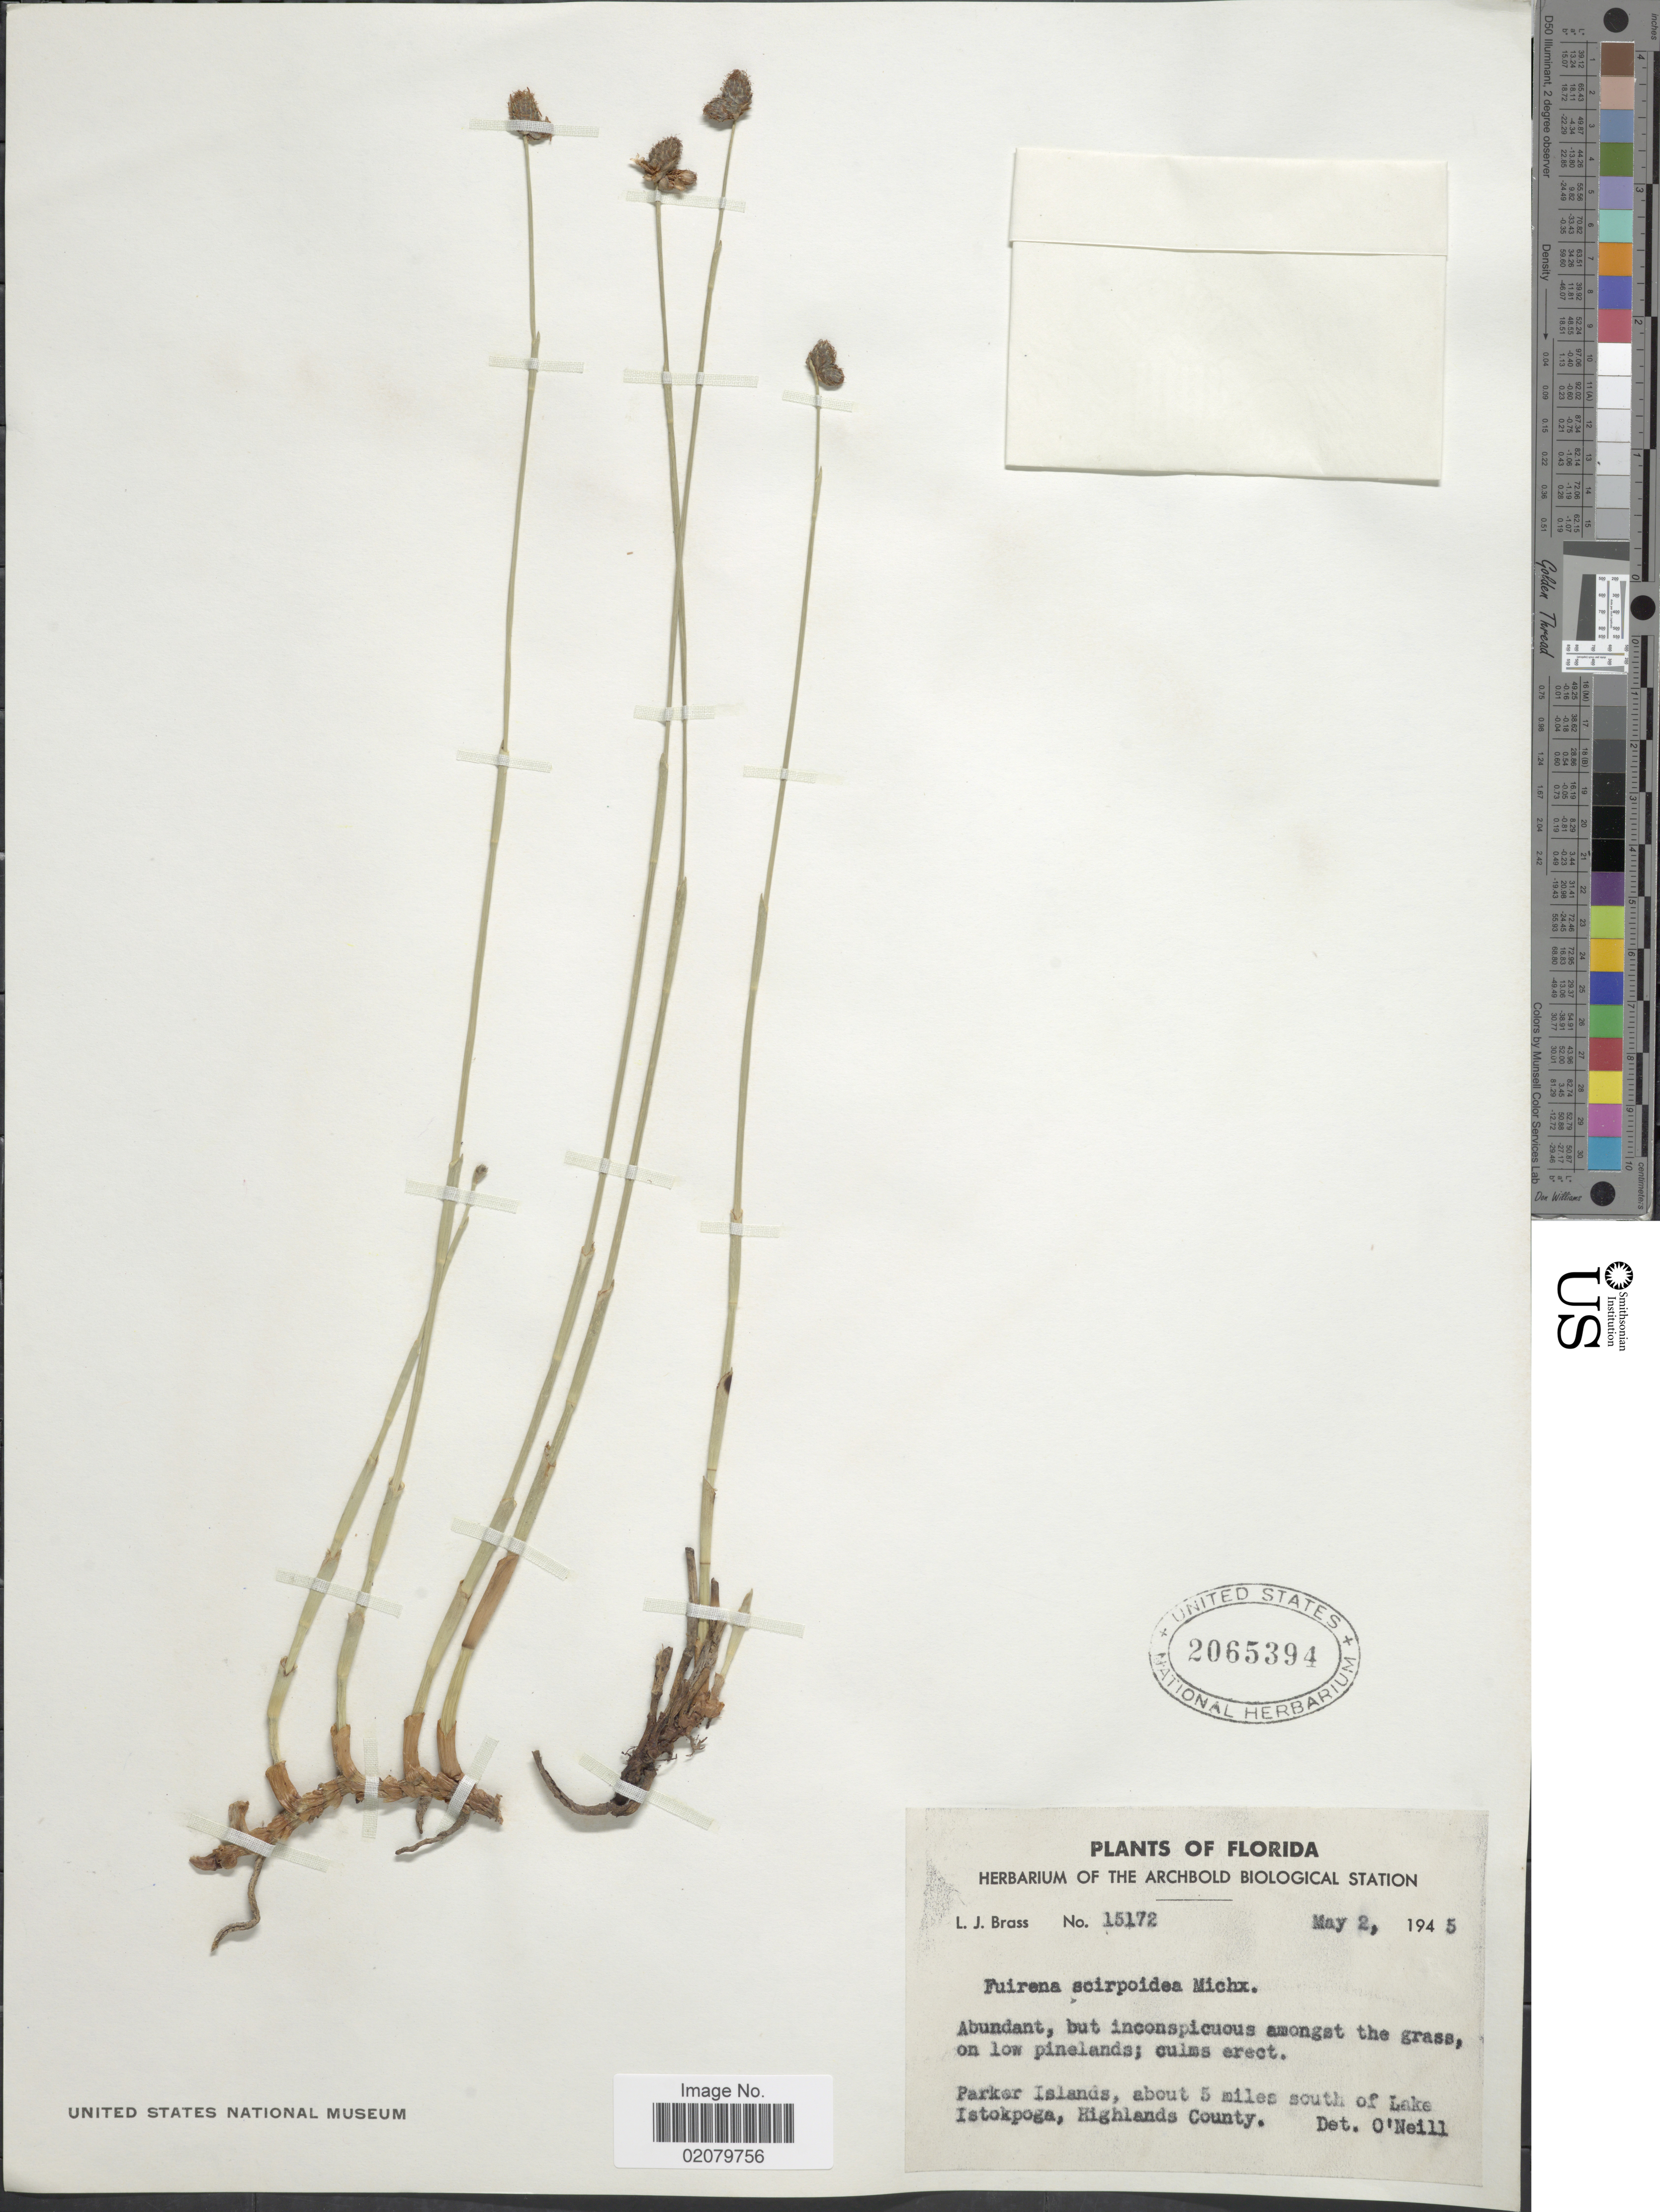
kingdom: Plantae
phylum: Tracheophyta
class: Liliopsida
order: Poales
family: Cyperaceae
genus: Fuirena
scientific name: Fuirena scirpoidea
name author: Michx.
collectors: L. J. Brass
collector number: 15172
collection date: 1945-05-02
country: United States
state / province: Florida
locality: Parker Islands, about 5 miles south of Lake Istokpoga, Highlands County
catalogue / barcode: US 2065394